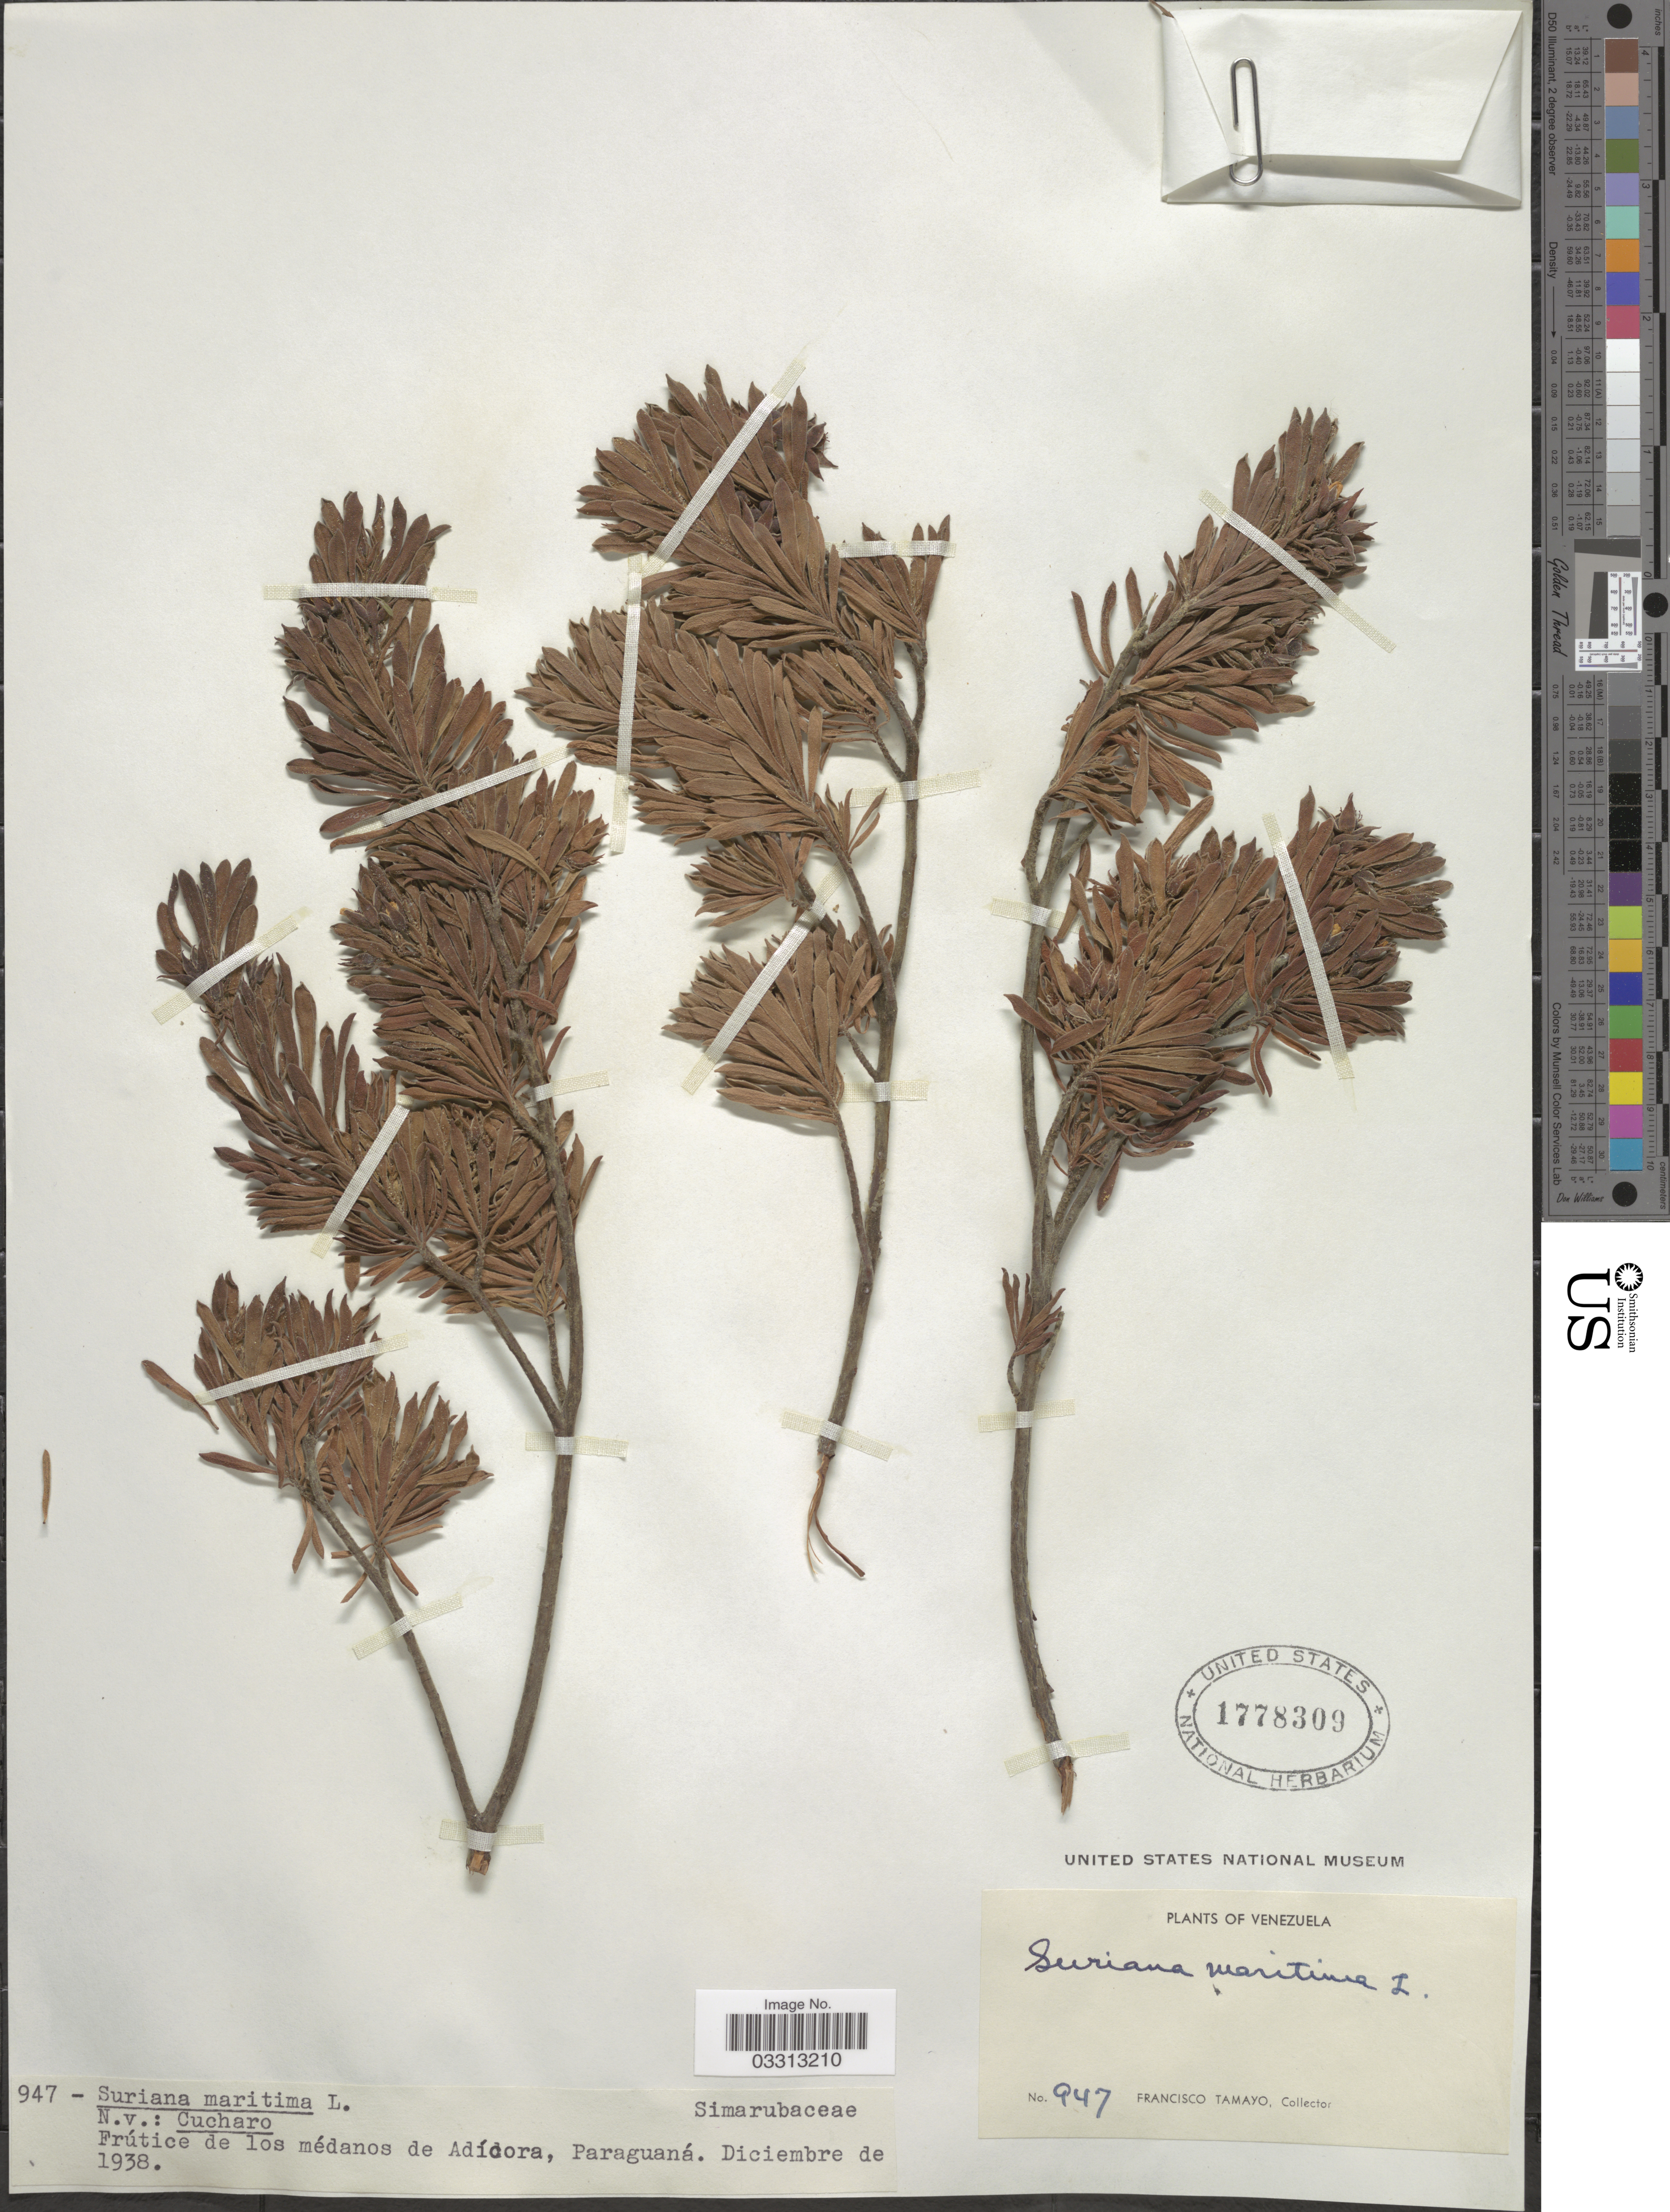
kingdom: Plantae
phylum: Tracheophyta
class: Magnoliopsida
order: Fabales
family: Surianaceae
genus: Suriana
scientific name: Suriana maritima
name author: L.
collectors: F. Tamayo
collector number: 947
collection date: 1938-12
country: Venezuela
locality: Médanos de Adícora, Paraguaná.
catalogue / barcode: US 1778309